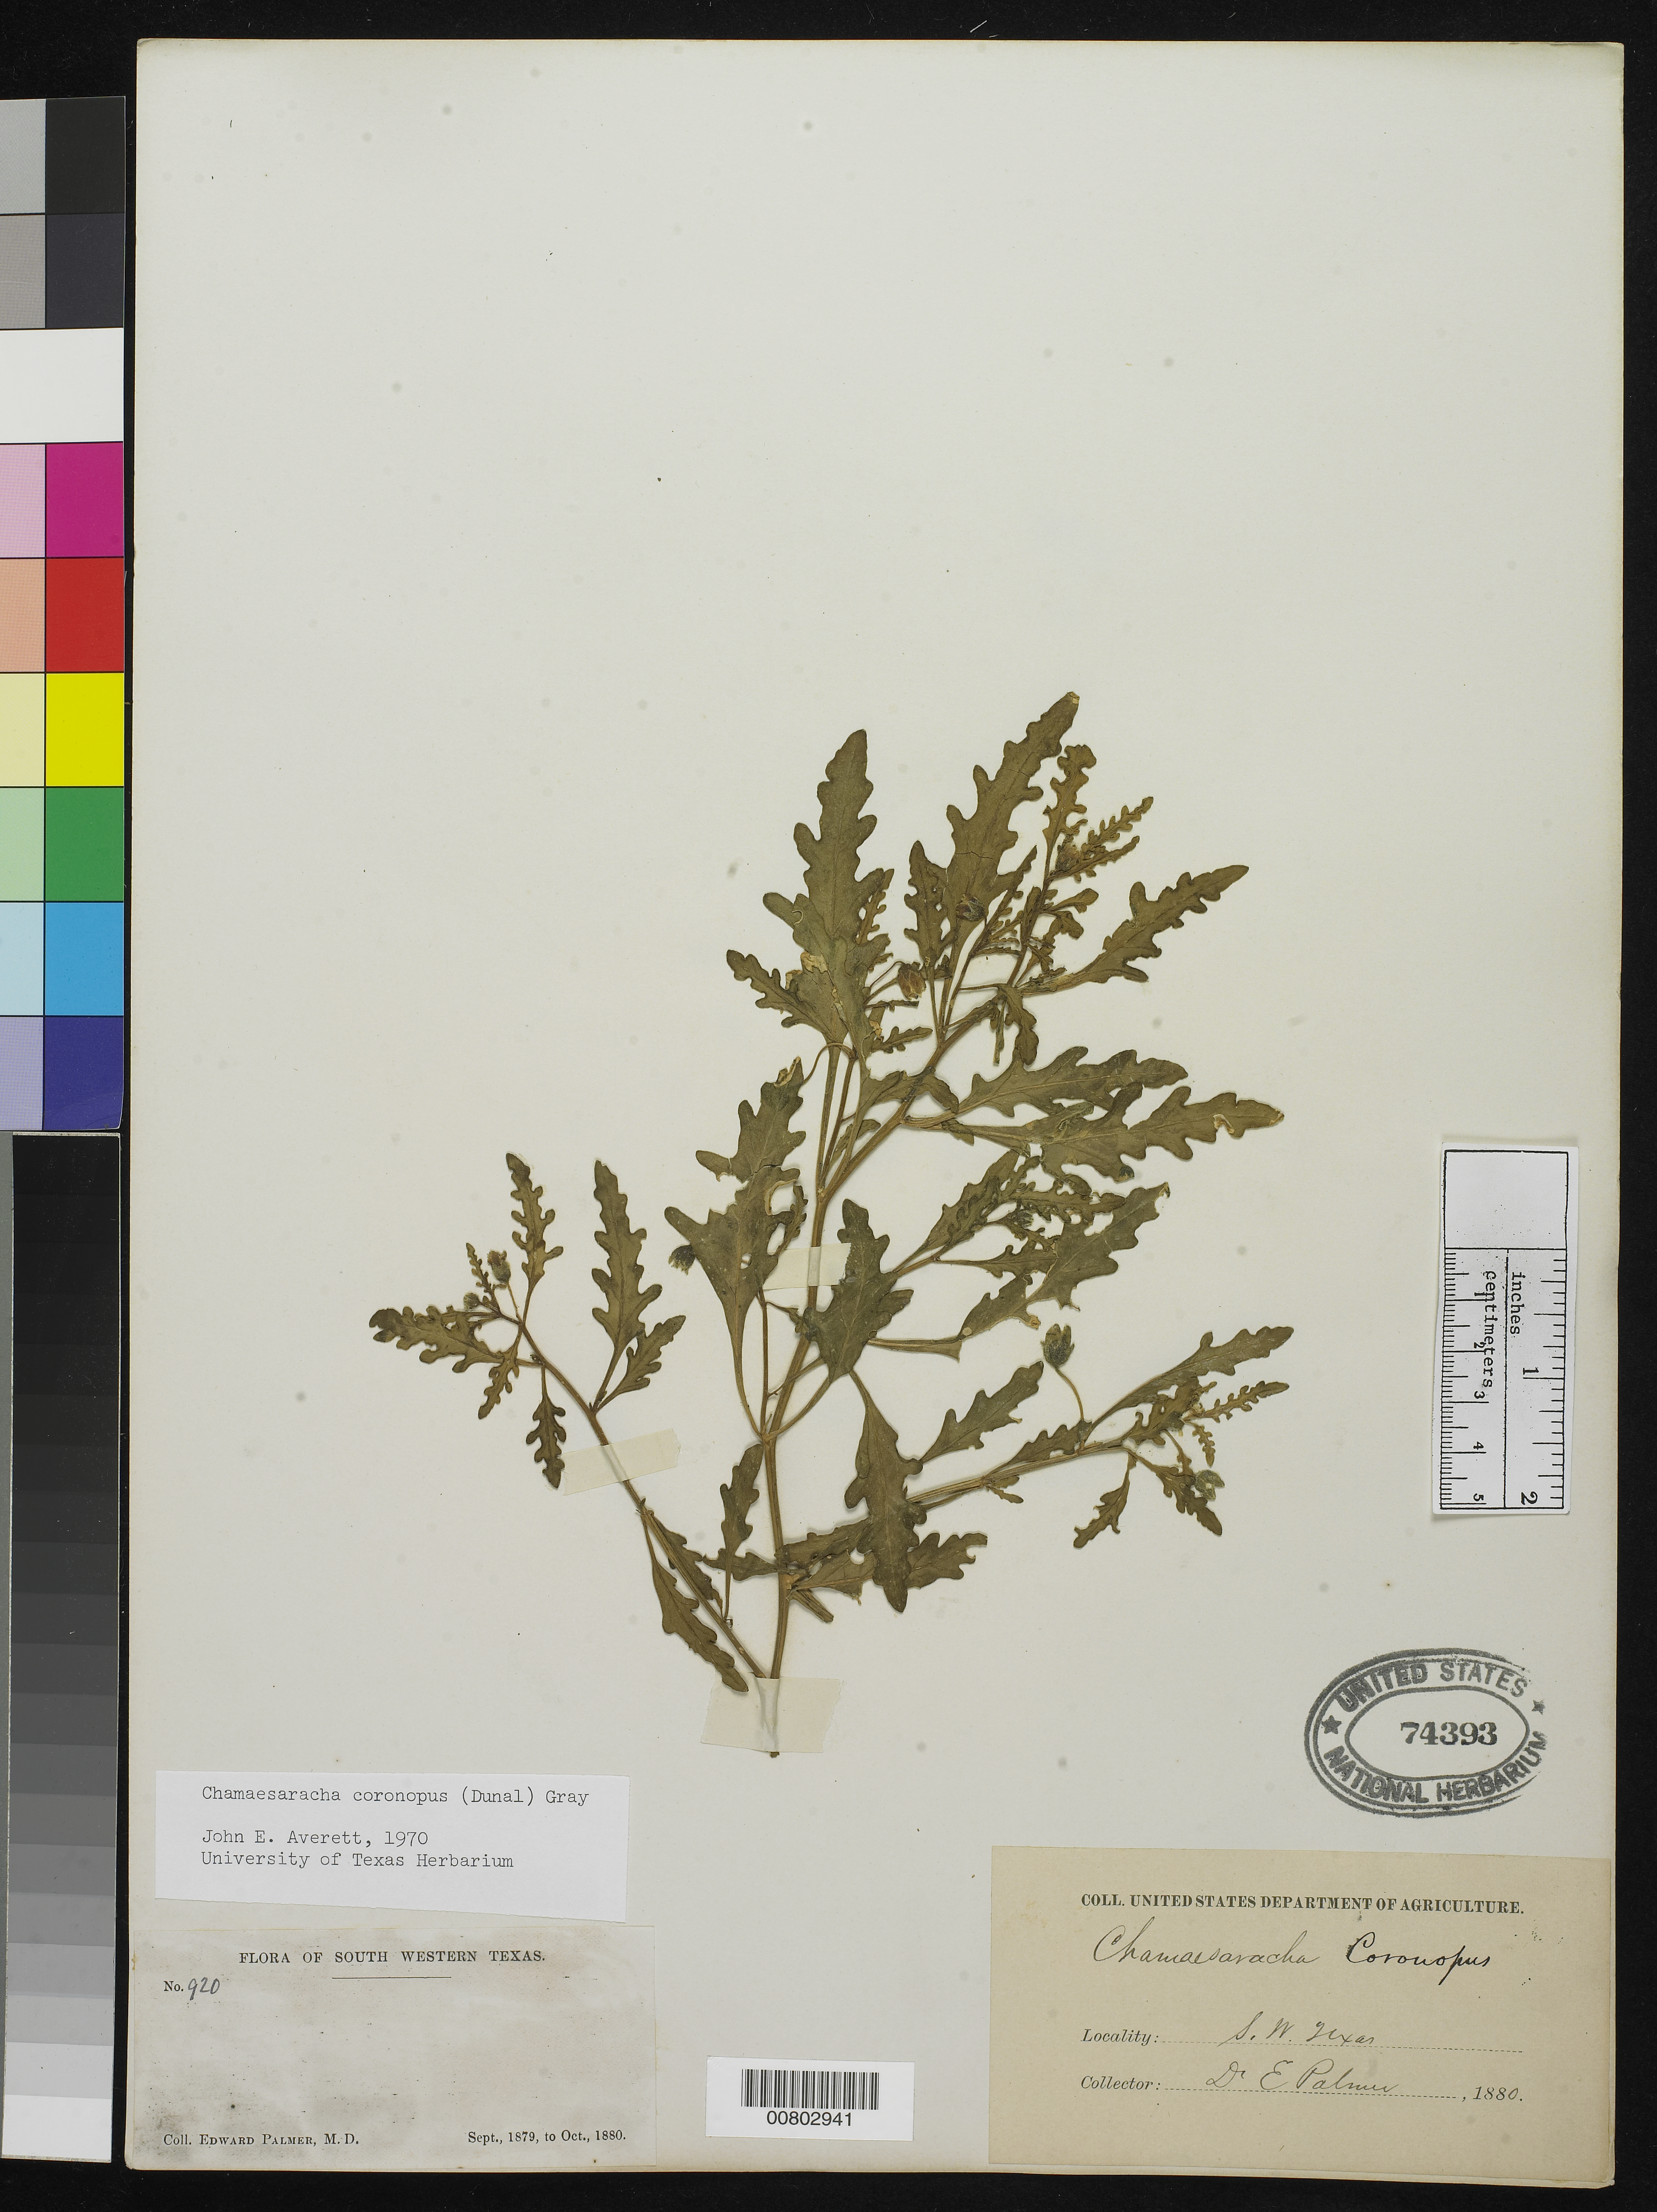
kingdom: Plantae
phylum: Tracheophyta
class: Magnoliopsida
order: Solanales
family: Solanaceae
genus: Chamaesaracha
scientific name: Chamaesaracha coronopus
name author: (Dunal) A. Gray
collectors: E. Palmer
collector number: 920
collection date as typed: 1880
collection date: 1880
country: United States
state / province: Texas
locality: SW Texas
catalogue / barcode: US 74393